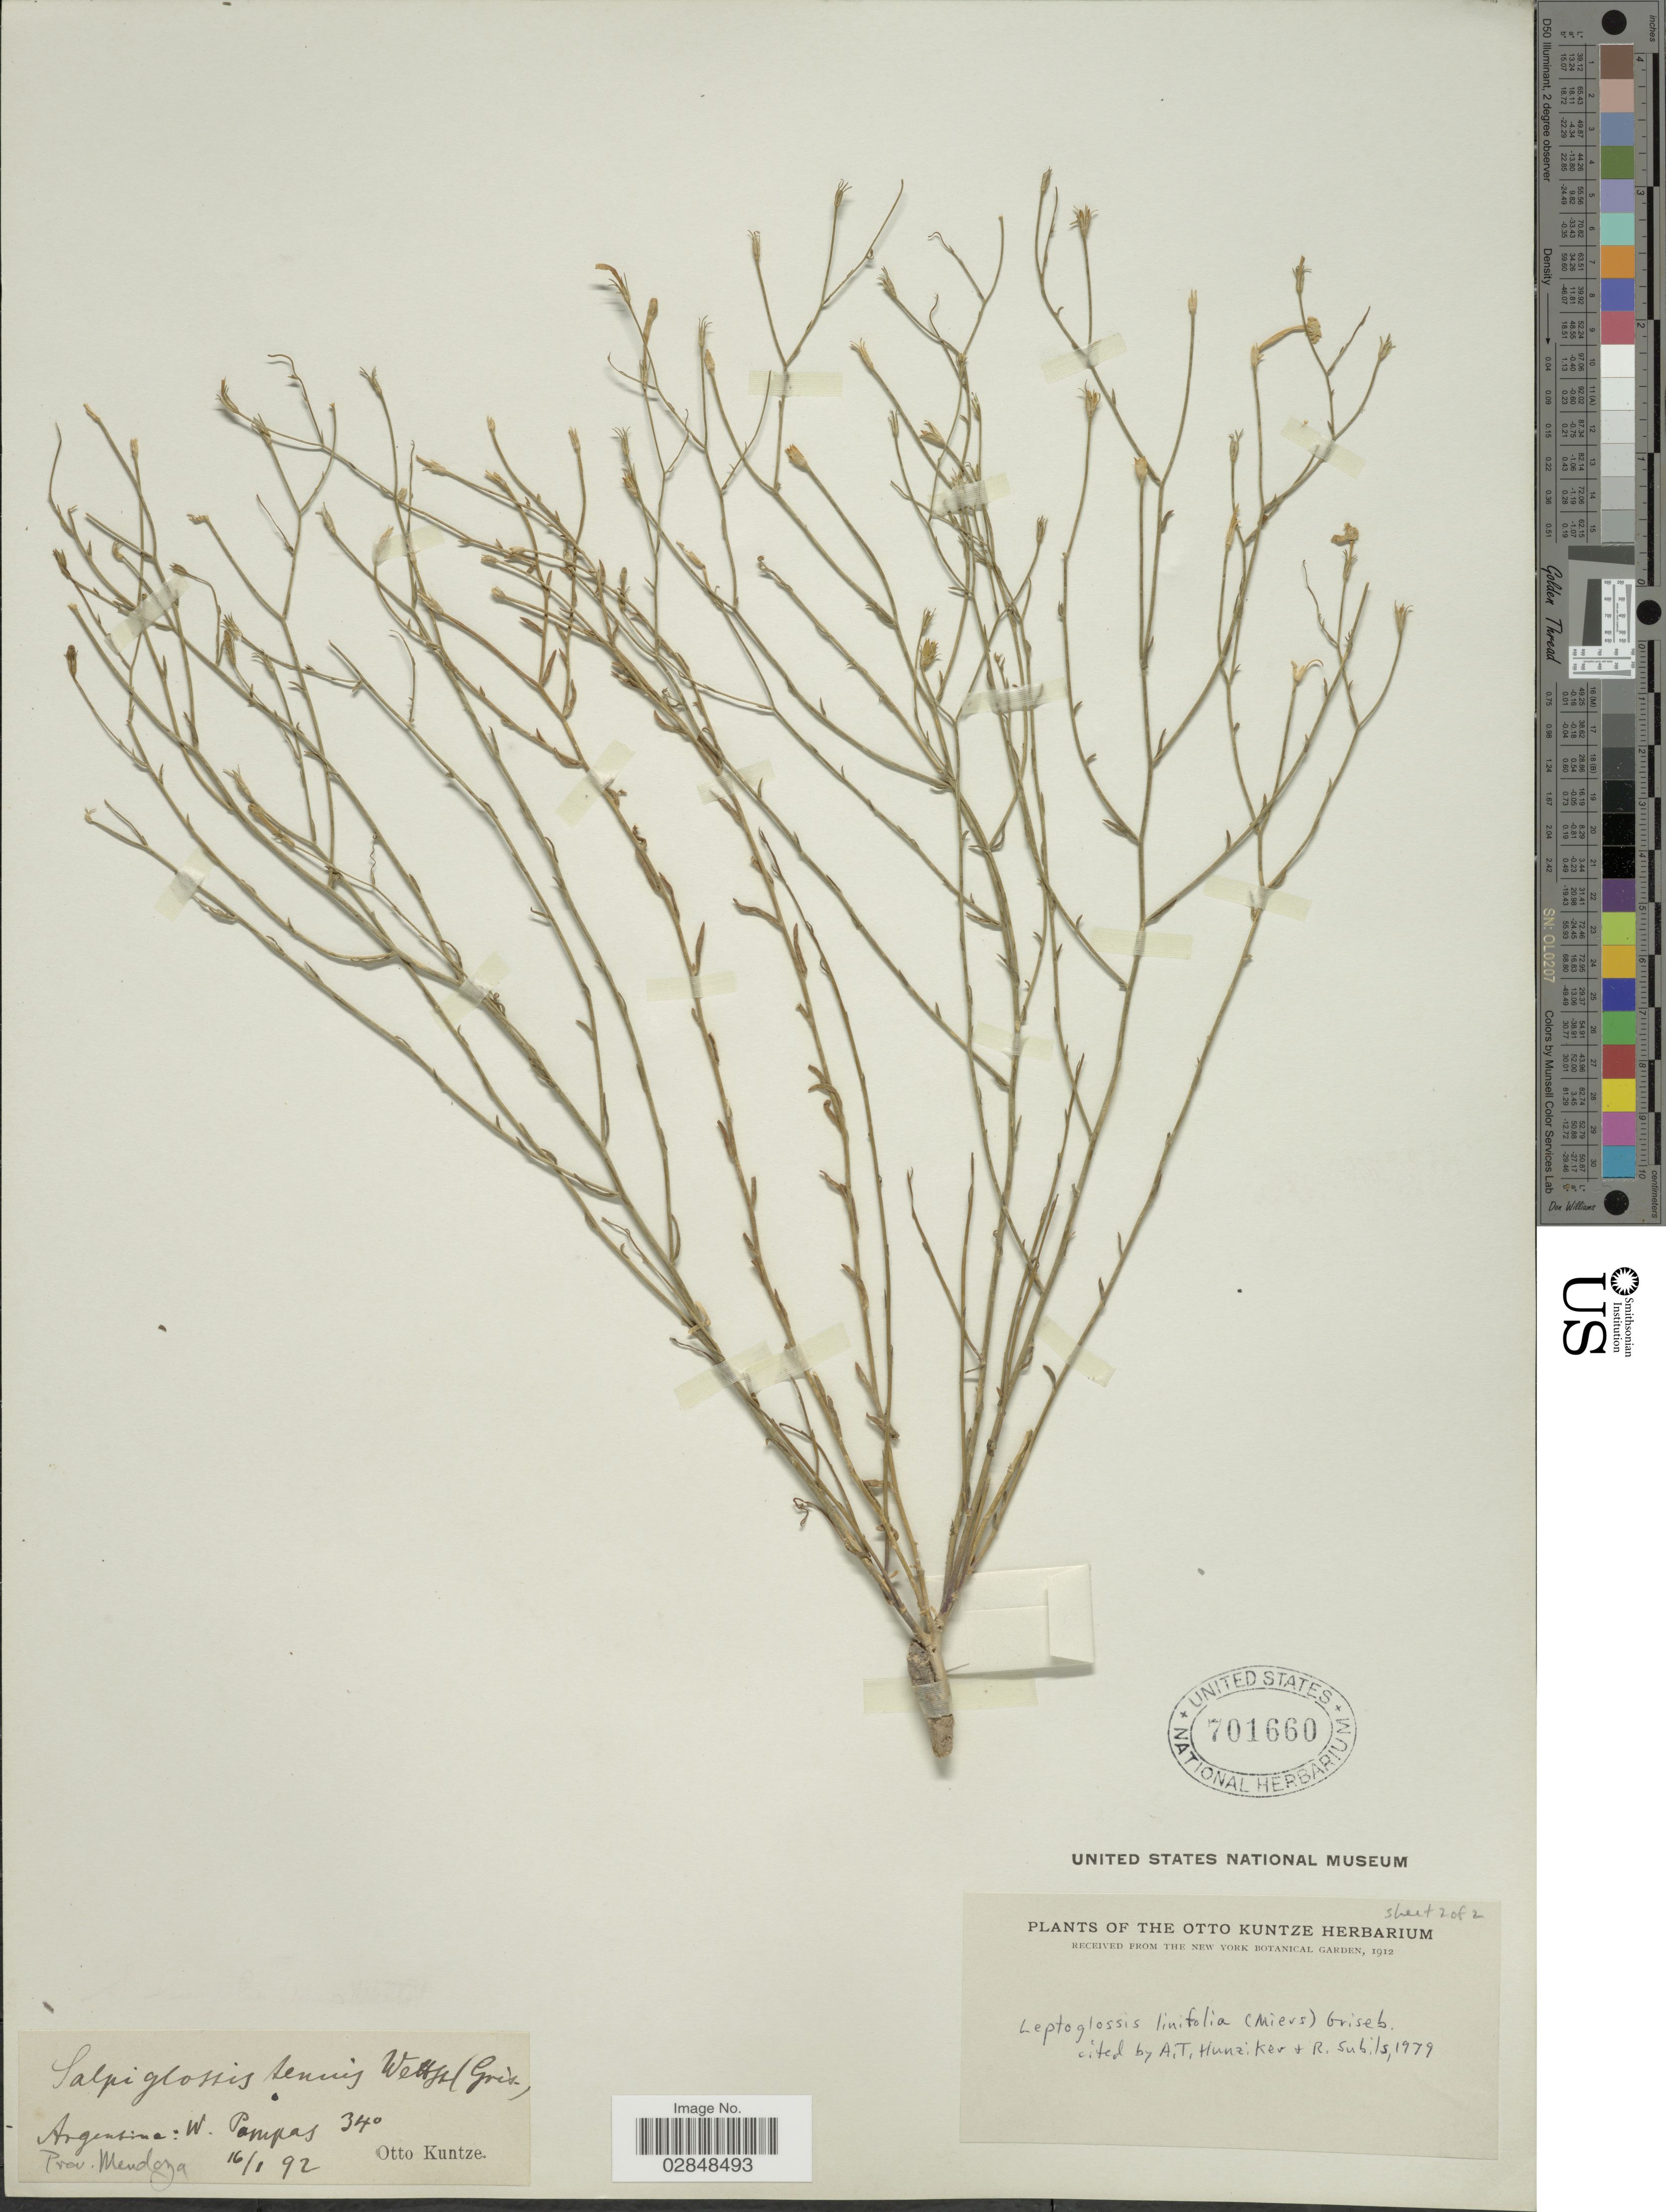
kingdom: Plantae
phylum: Tracheophyta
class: Magnoliopsida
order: Solanales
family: Solanaceae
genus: Leptoglossis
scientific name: Leptoglossis linifolia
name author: Benth. & Hook. f.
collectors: C.E.O. Kuntze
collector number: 340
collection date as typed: Transcribed d/m/y: 16/1/92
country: Argentina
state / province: Mendoza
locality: W. Pampas.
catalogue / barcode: US 701660